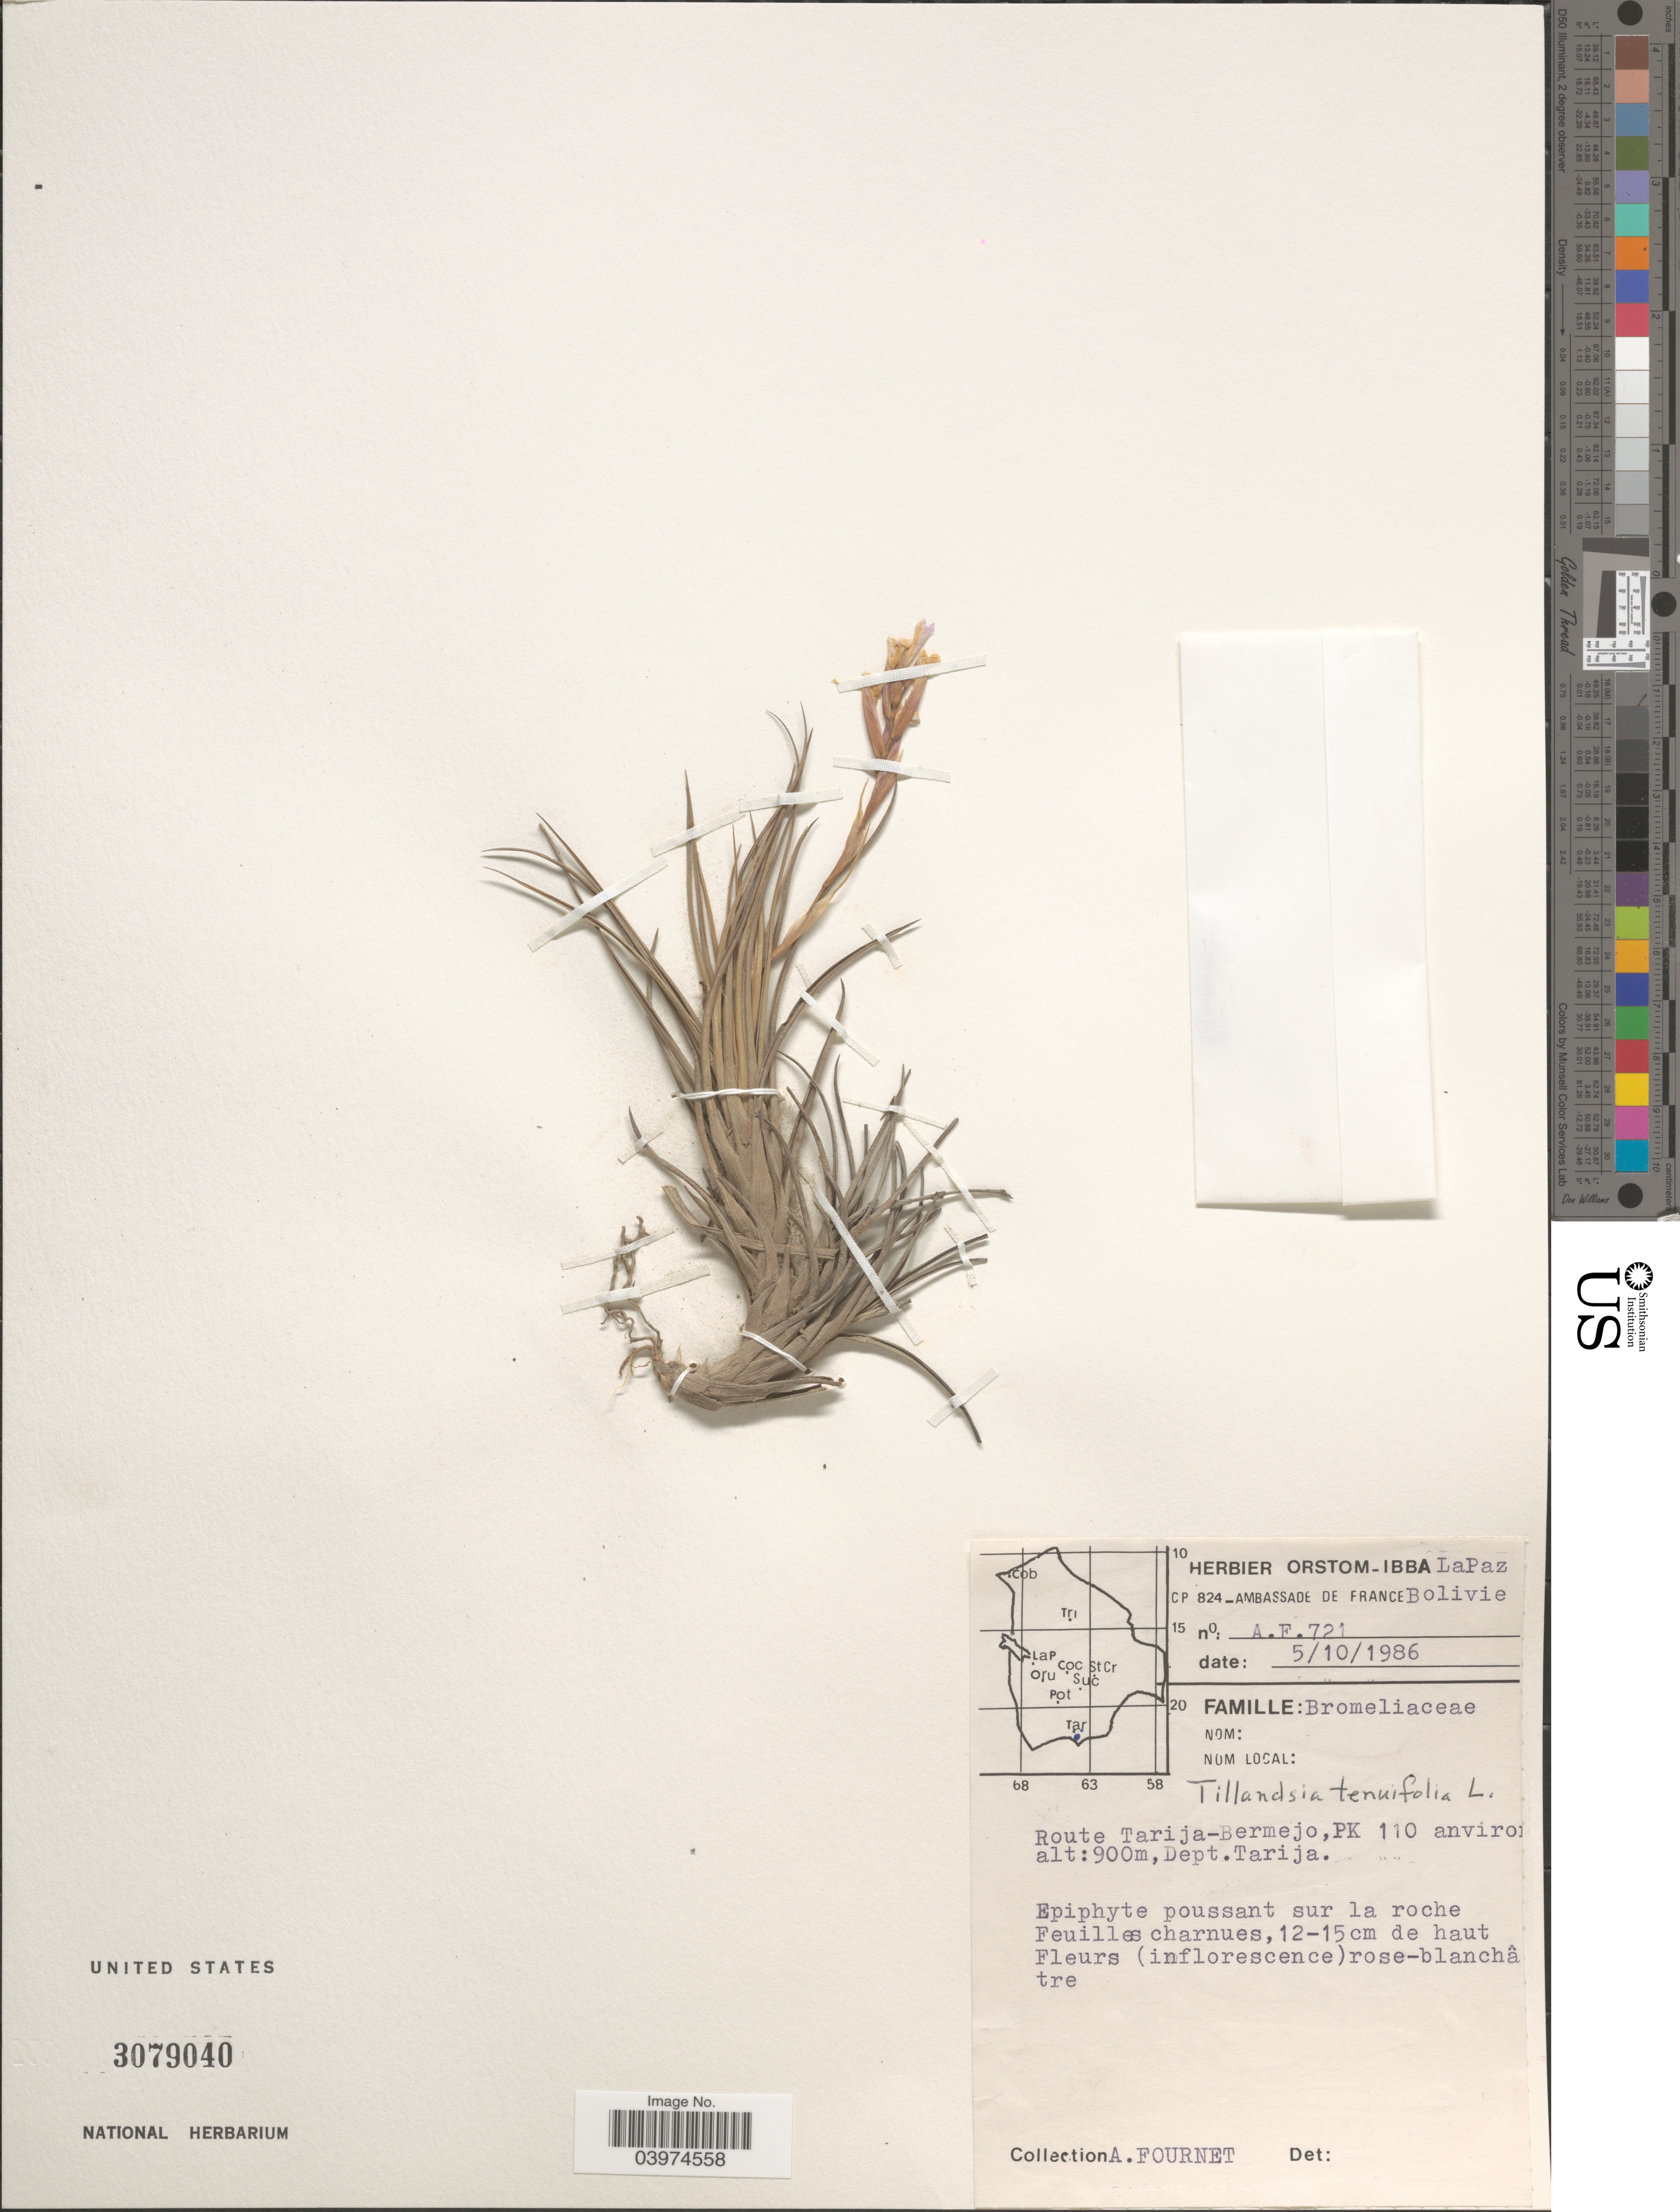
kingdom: Plantae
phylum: Tracheophyta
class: Liliopsida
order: Poales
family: Bromeliaceae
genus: Tillandsia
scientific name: Tillandsia tenuifolia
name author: L.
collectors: A. Fournet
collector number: A.F.721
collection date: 1986-10-05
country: Bolivia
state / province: La Paz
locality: Route Tarija-Bermejo, PK 110 anviro [illegible text]. Dept. Tarija.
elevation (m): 900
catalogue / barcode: US 3079040